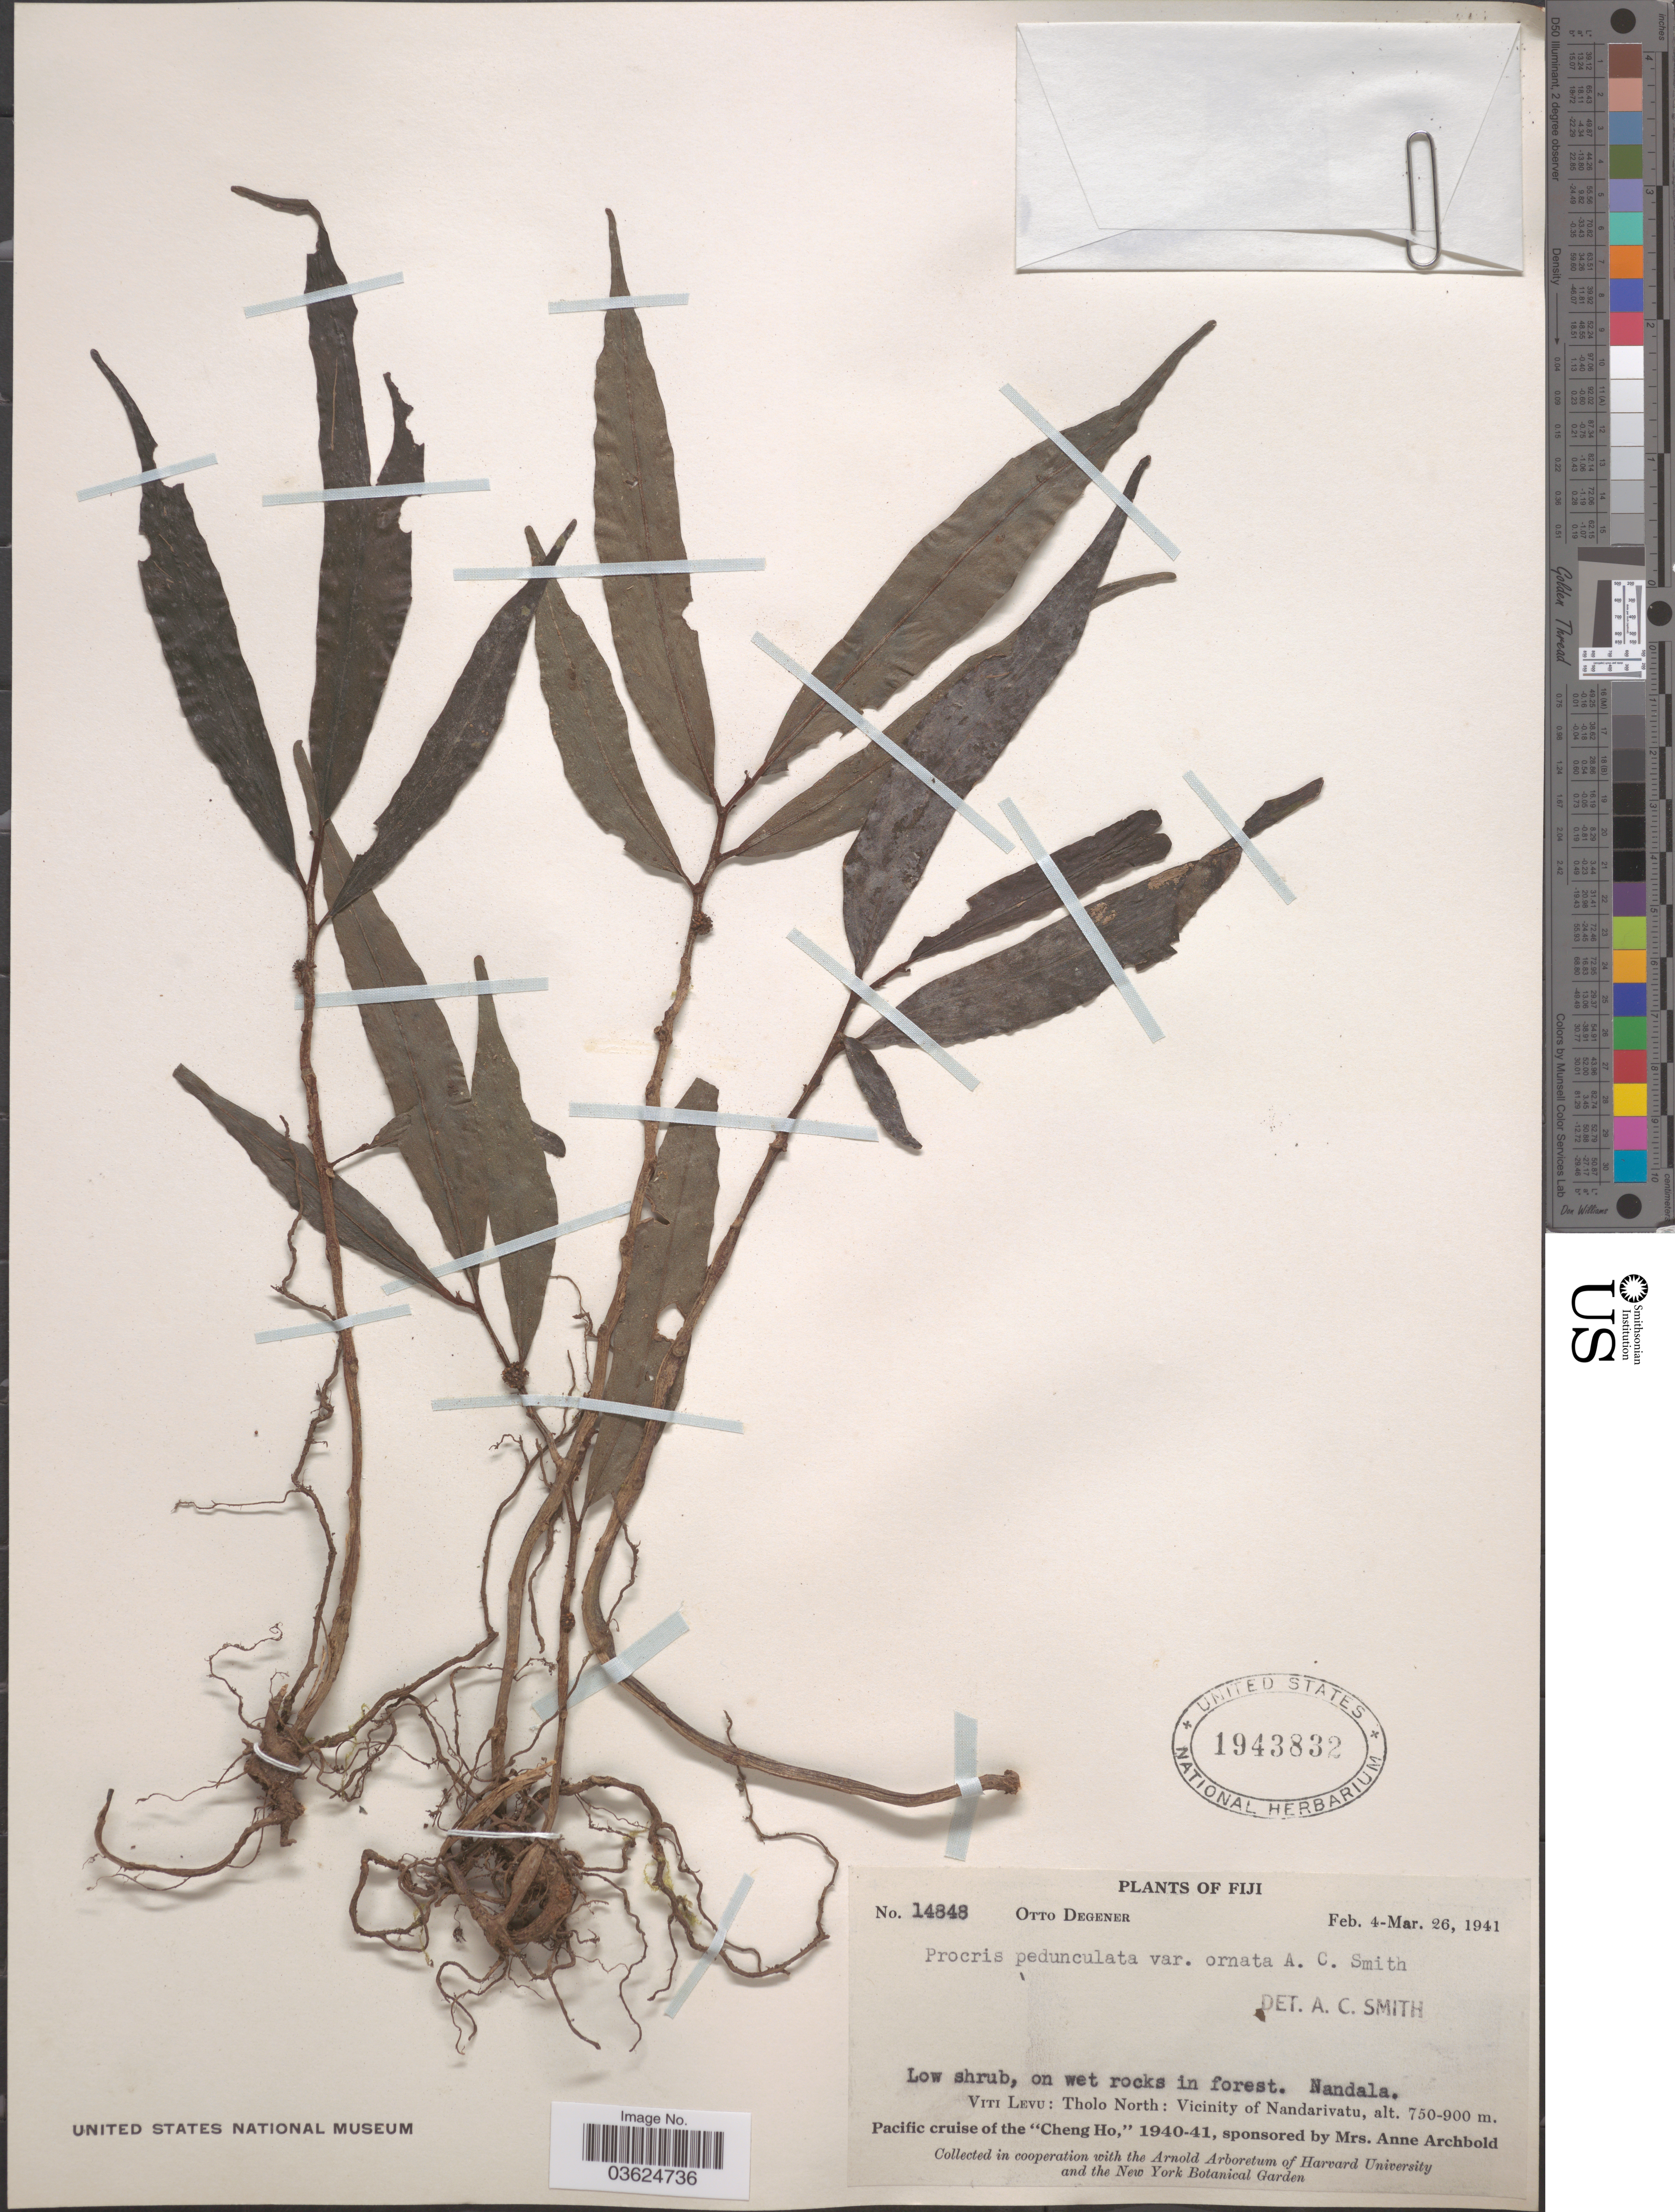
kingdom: Plantae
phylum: Tracheophyta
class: Magnoliopsida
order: Rosales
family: Urticaceae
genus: Procris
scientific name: Procris pedunculata var. ornata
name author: A.C. Sm.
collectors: O. Degener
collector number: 14848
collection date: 1941-02-04/1941-03-26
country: Fiji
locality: Viti Levu: Tholo North: Vicinity of Nandarivatu. Nandala.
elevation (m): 750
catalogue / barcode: US 1943832